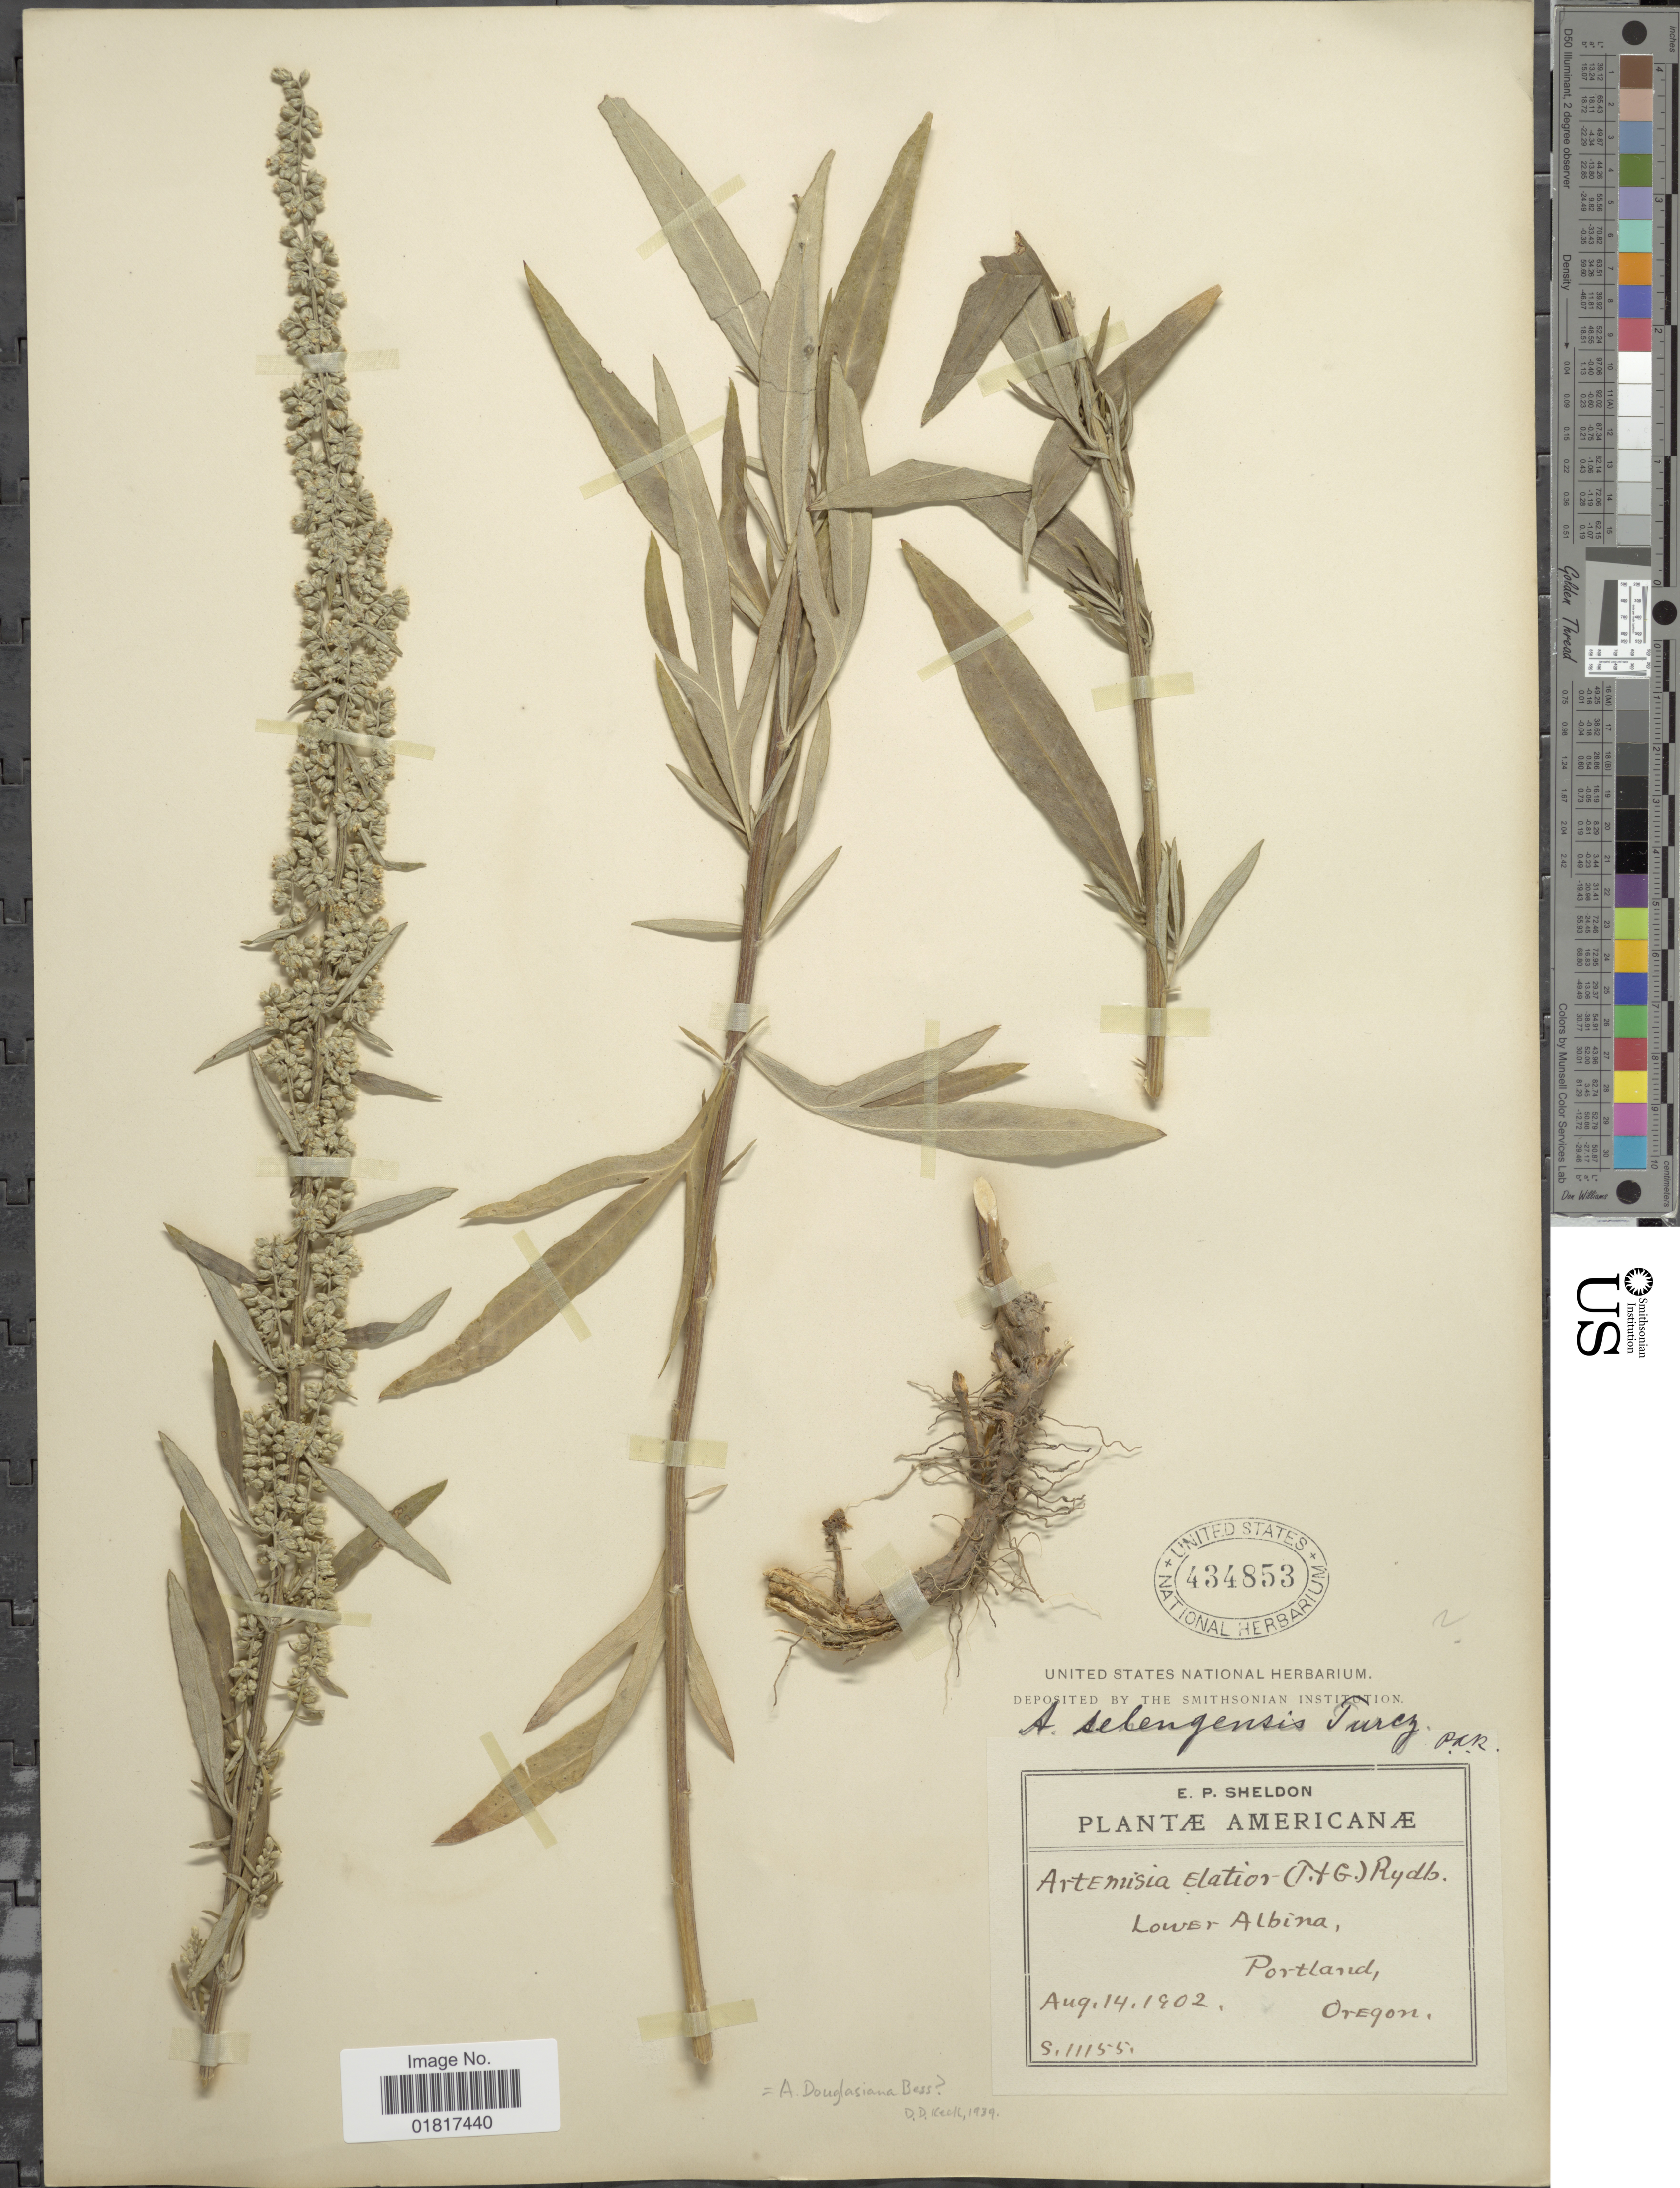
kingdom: Plantae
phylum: Tracheophyta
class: Magnoliopsida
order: Asterales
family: Asteraceae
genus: Artemisia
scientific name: Artemisia sp.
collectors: E. P. Sheldon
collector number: S.11155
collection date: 1902-08-14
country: United States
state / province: Oregon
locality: Americanæ, Lower Albina, Portland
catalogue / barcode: US 434853